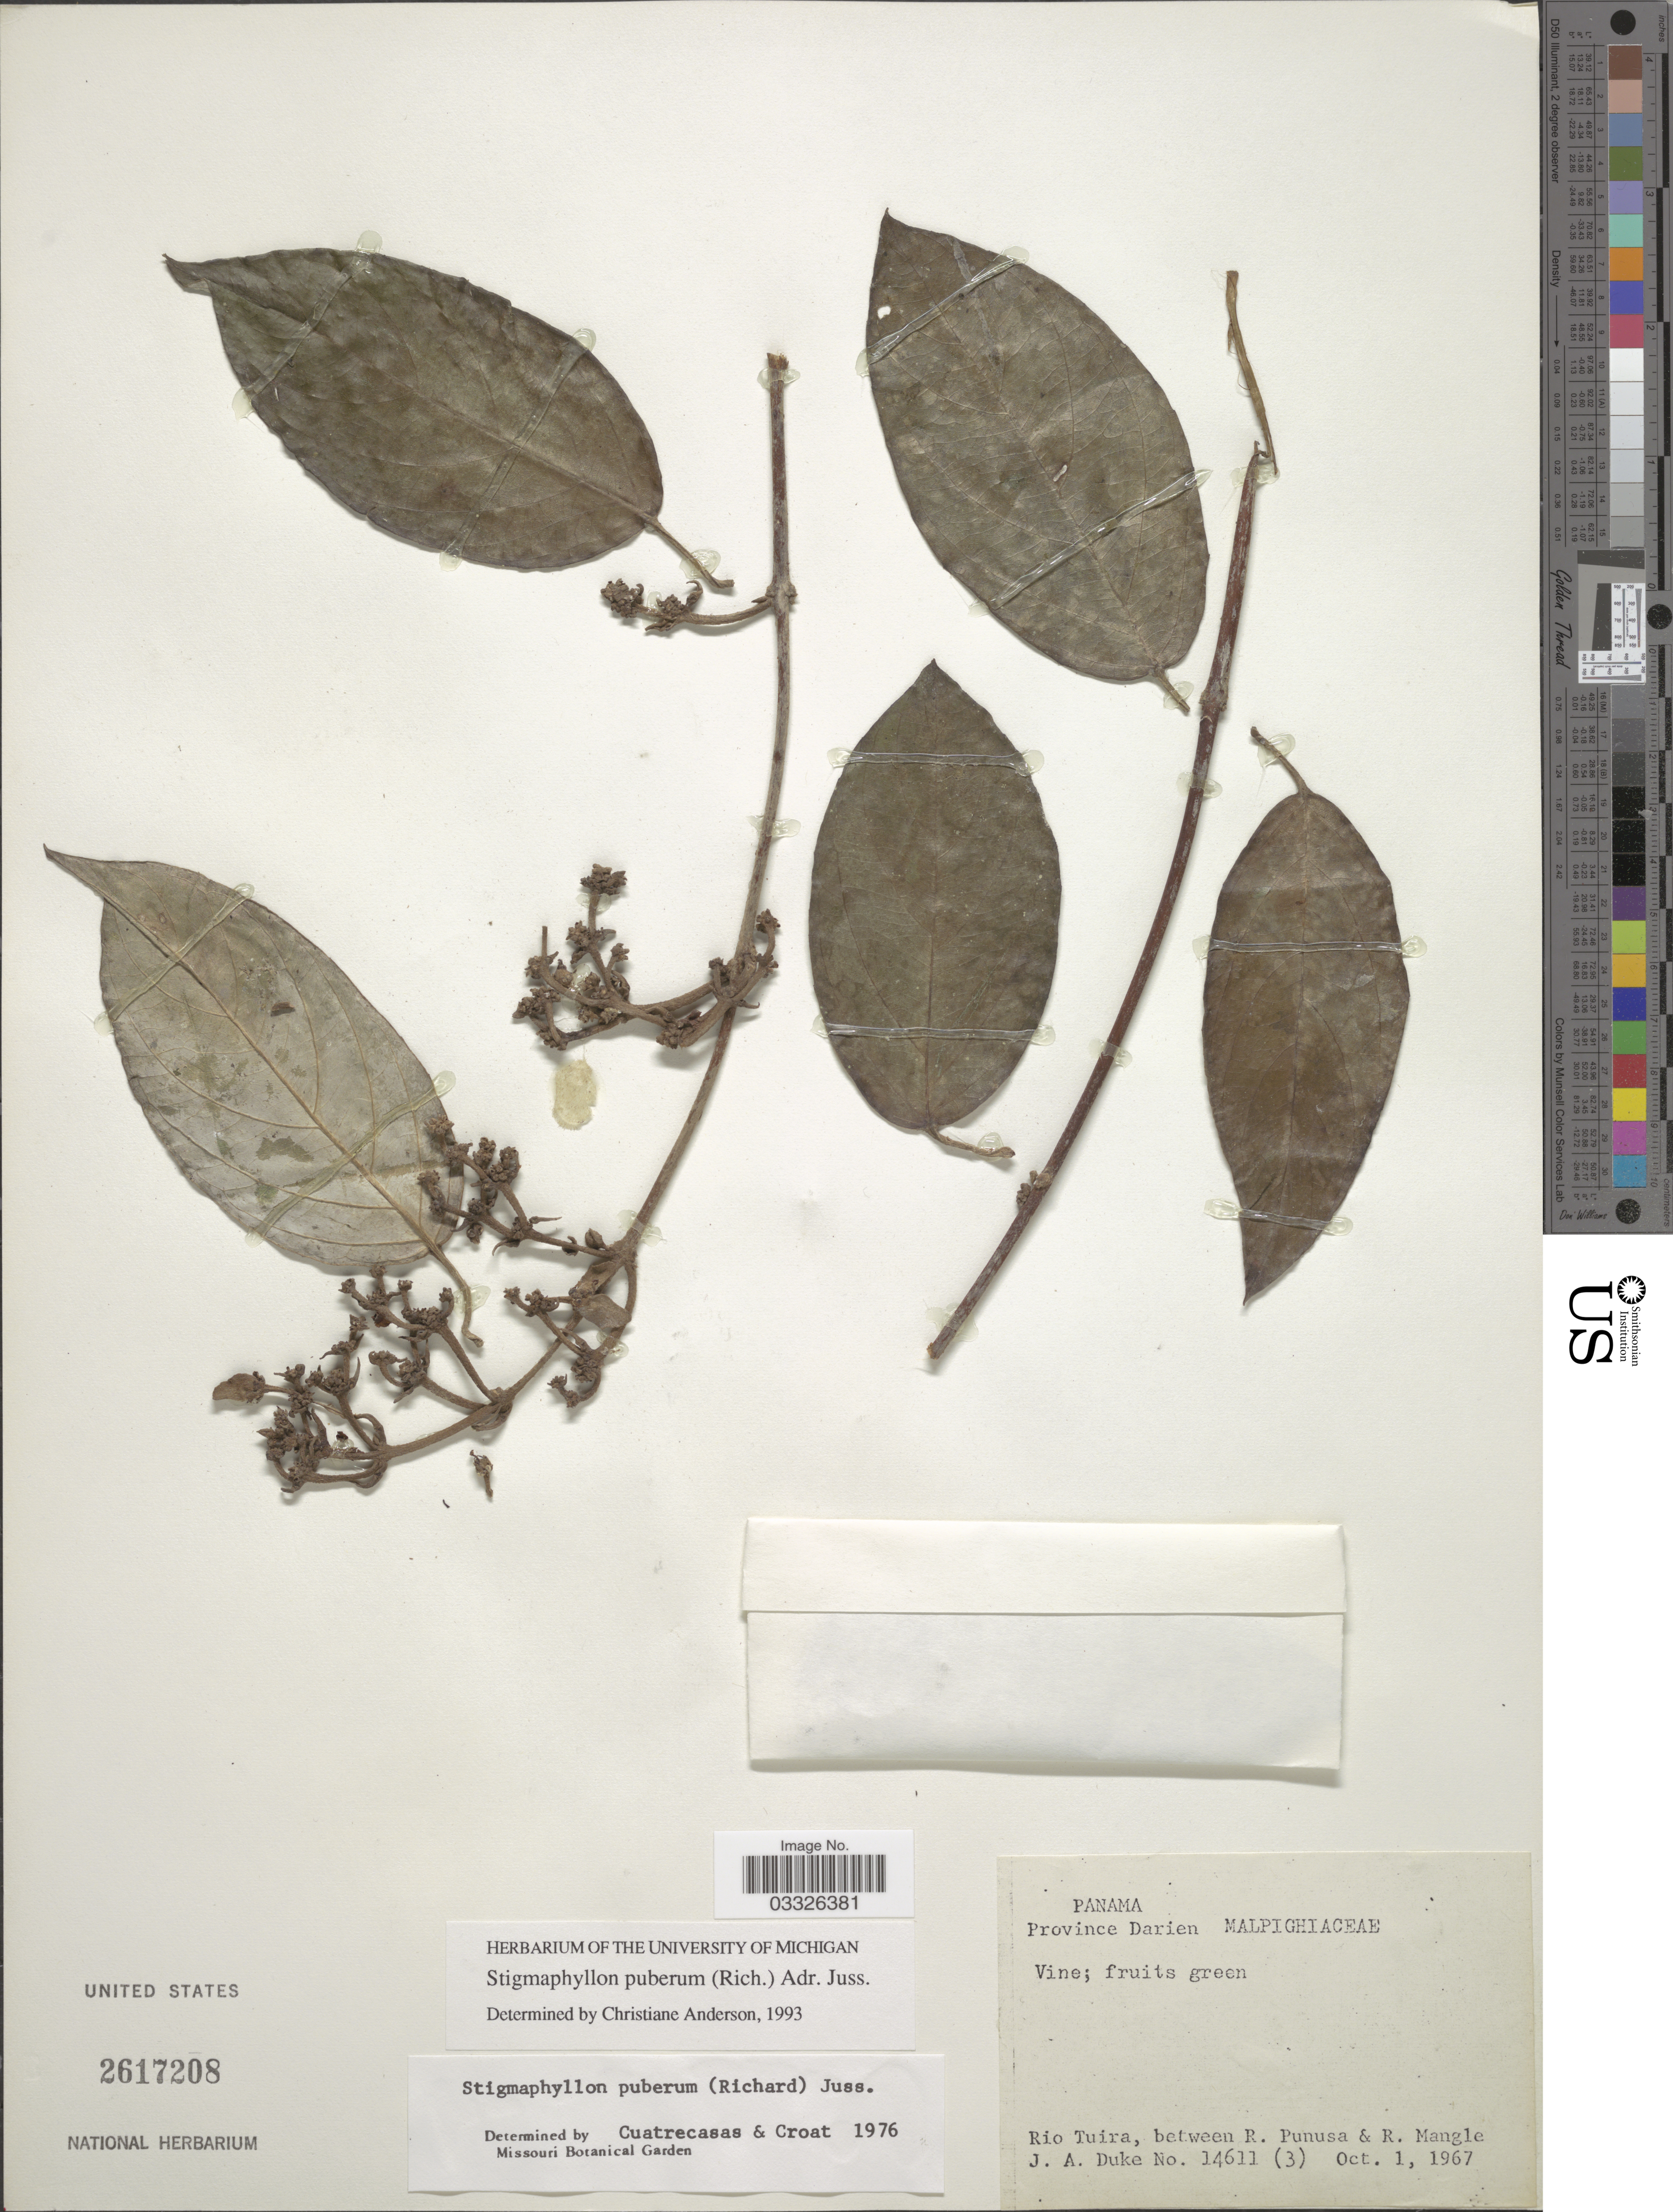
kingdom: Plantae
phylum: Tracheophyta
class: Magnoliopsida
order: Malpighiales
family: Malpighiaceae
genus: Stigmaphyllon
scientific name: Stigmaphyllon puberum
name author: (Rich.) A. Juss.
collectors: J. A. Duke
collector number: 14611(3)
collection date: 1967-10-01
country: Panama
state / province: Darién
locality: Rio Tuira, between R. Punusa & R. Mangle.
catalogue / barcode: US 2617208